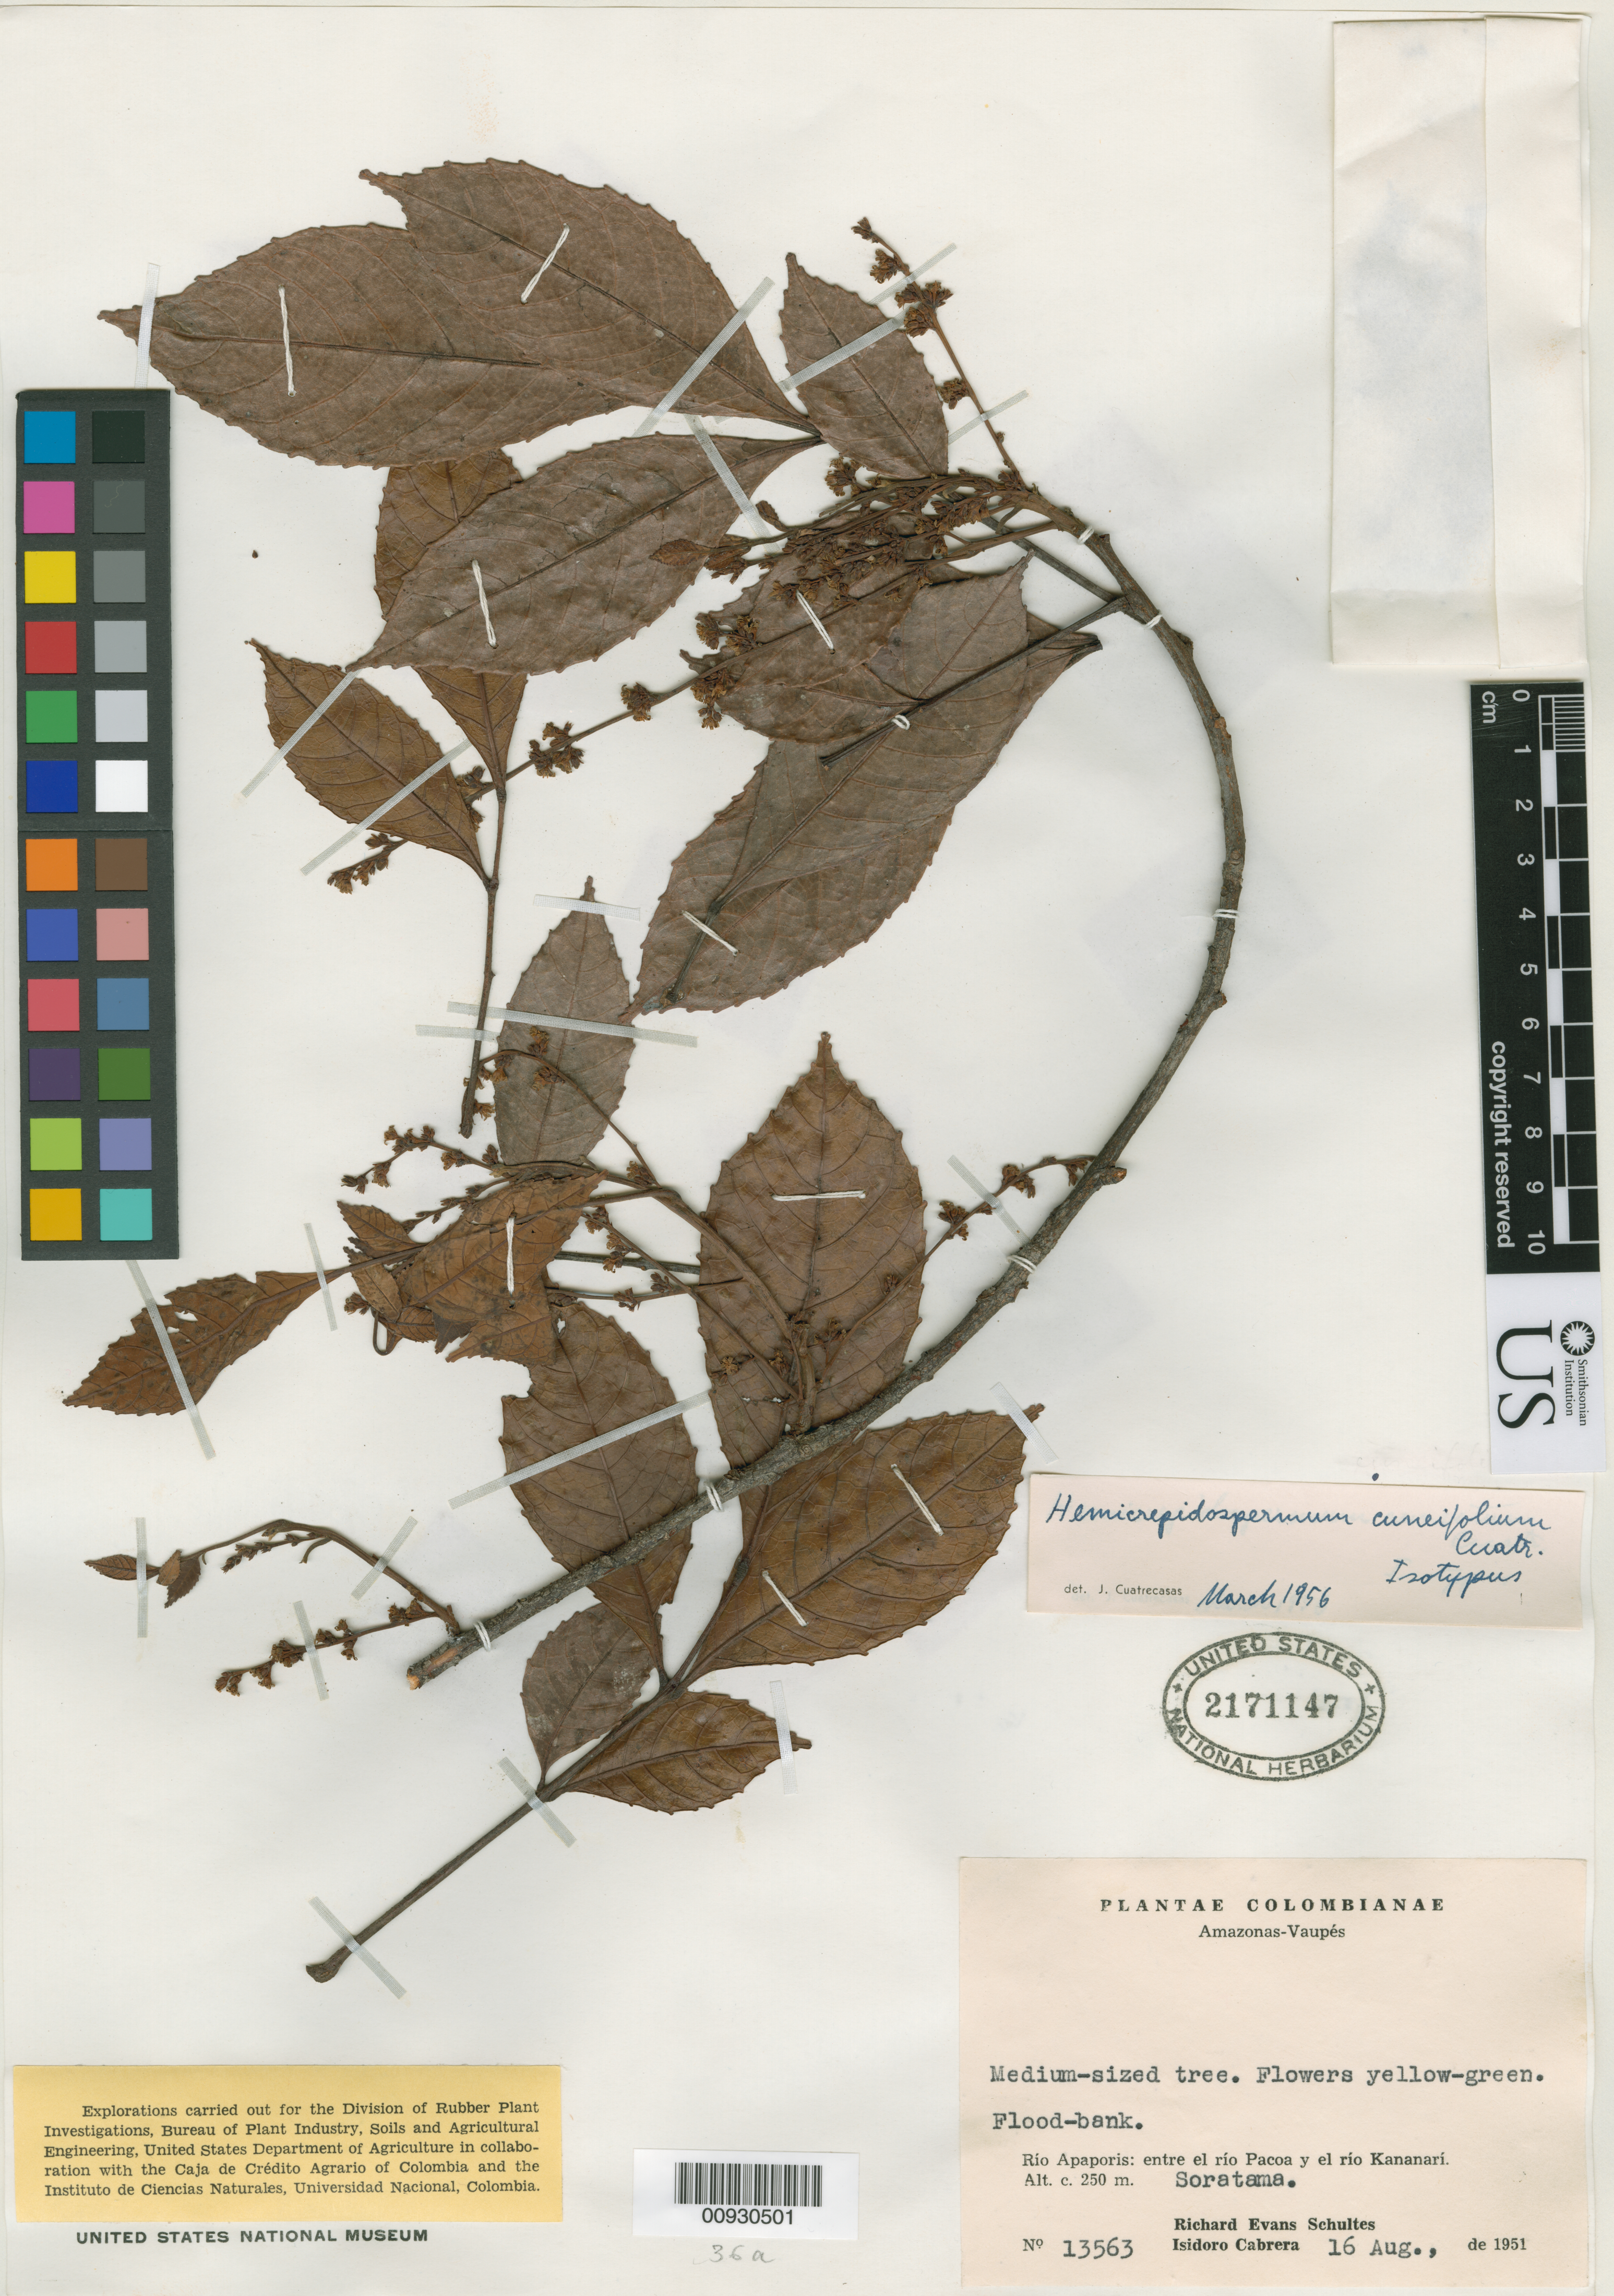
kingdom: Plantae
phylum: Tracheophyta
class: Magnoliopsida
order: Sapindales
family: Burseraceae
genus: Hemicrepidospermum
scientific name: Hemicrepidospermum cuneifolium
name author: Cuatrec.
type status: Isotype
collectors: R. E. Schultes & I. Cabrera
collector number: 13563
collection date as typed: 16 Aug 1951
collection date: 1951-08-16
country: Colombia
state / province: Amazônas / Vaupés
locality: Río Apaporis entre río Pacoa y el río Kananarí. Soratama.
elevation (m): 250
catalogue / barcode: US 2171147